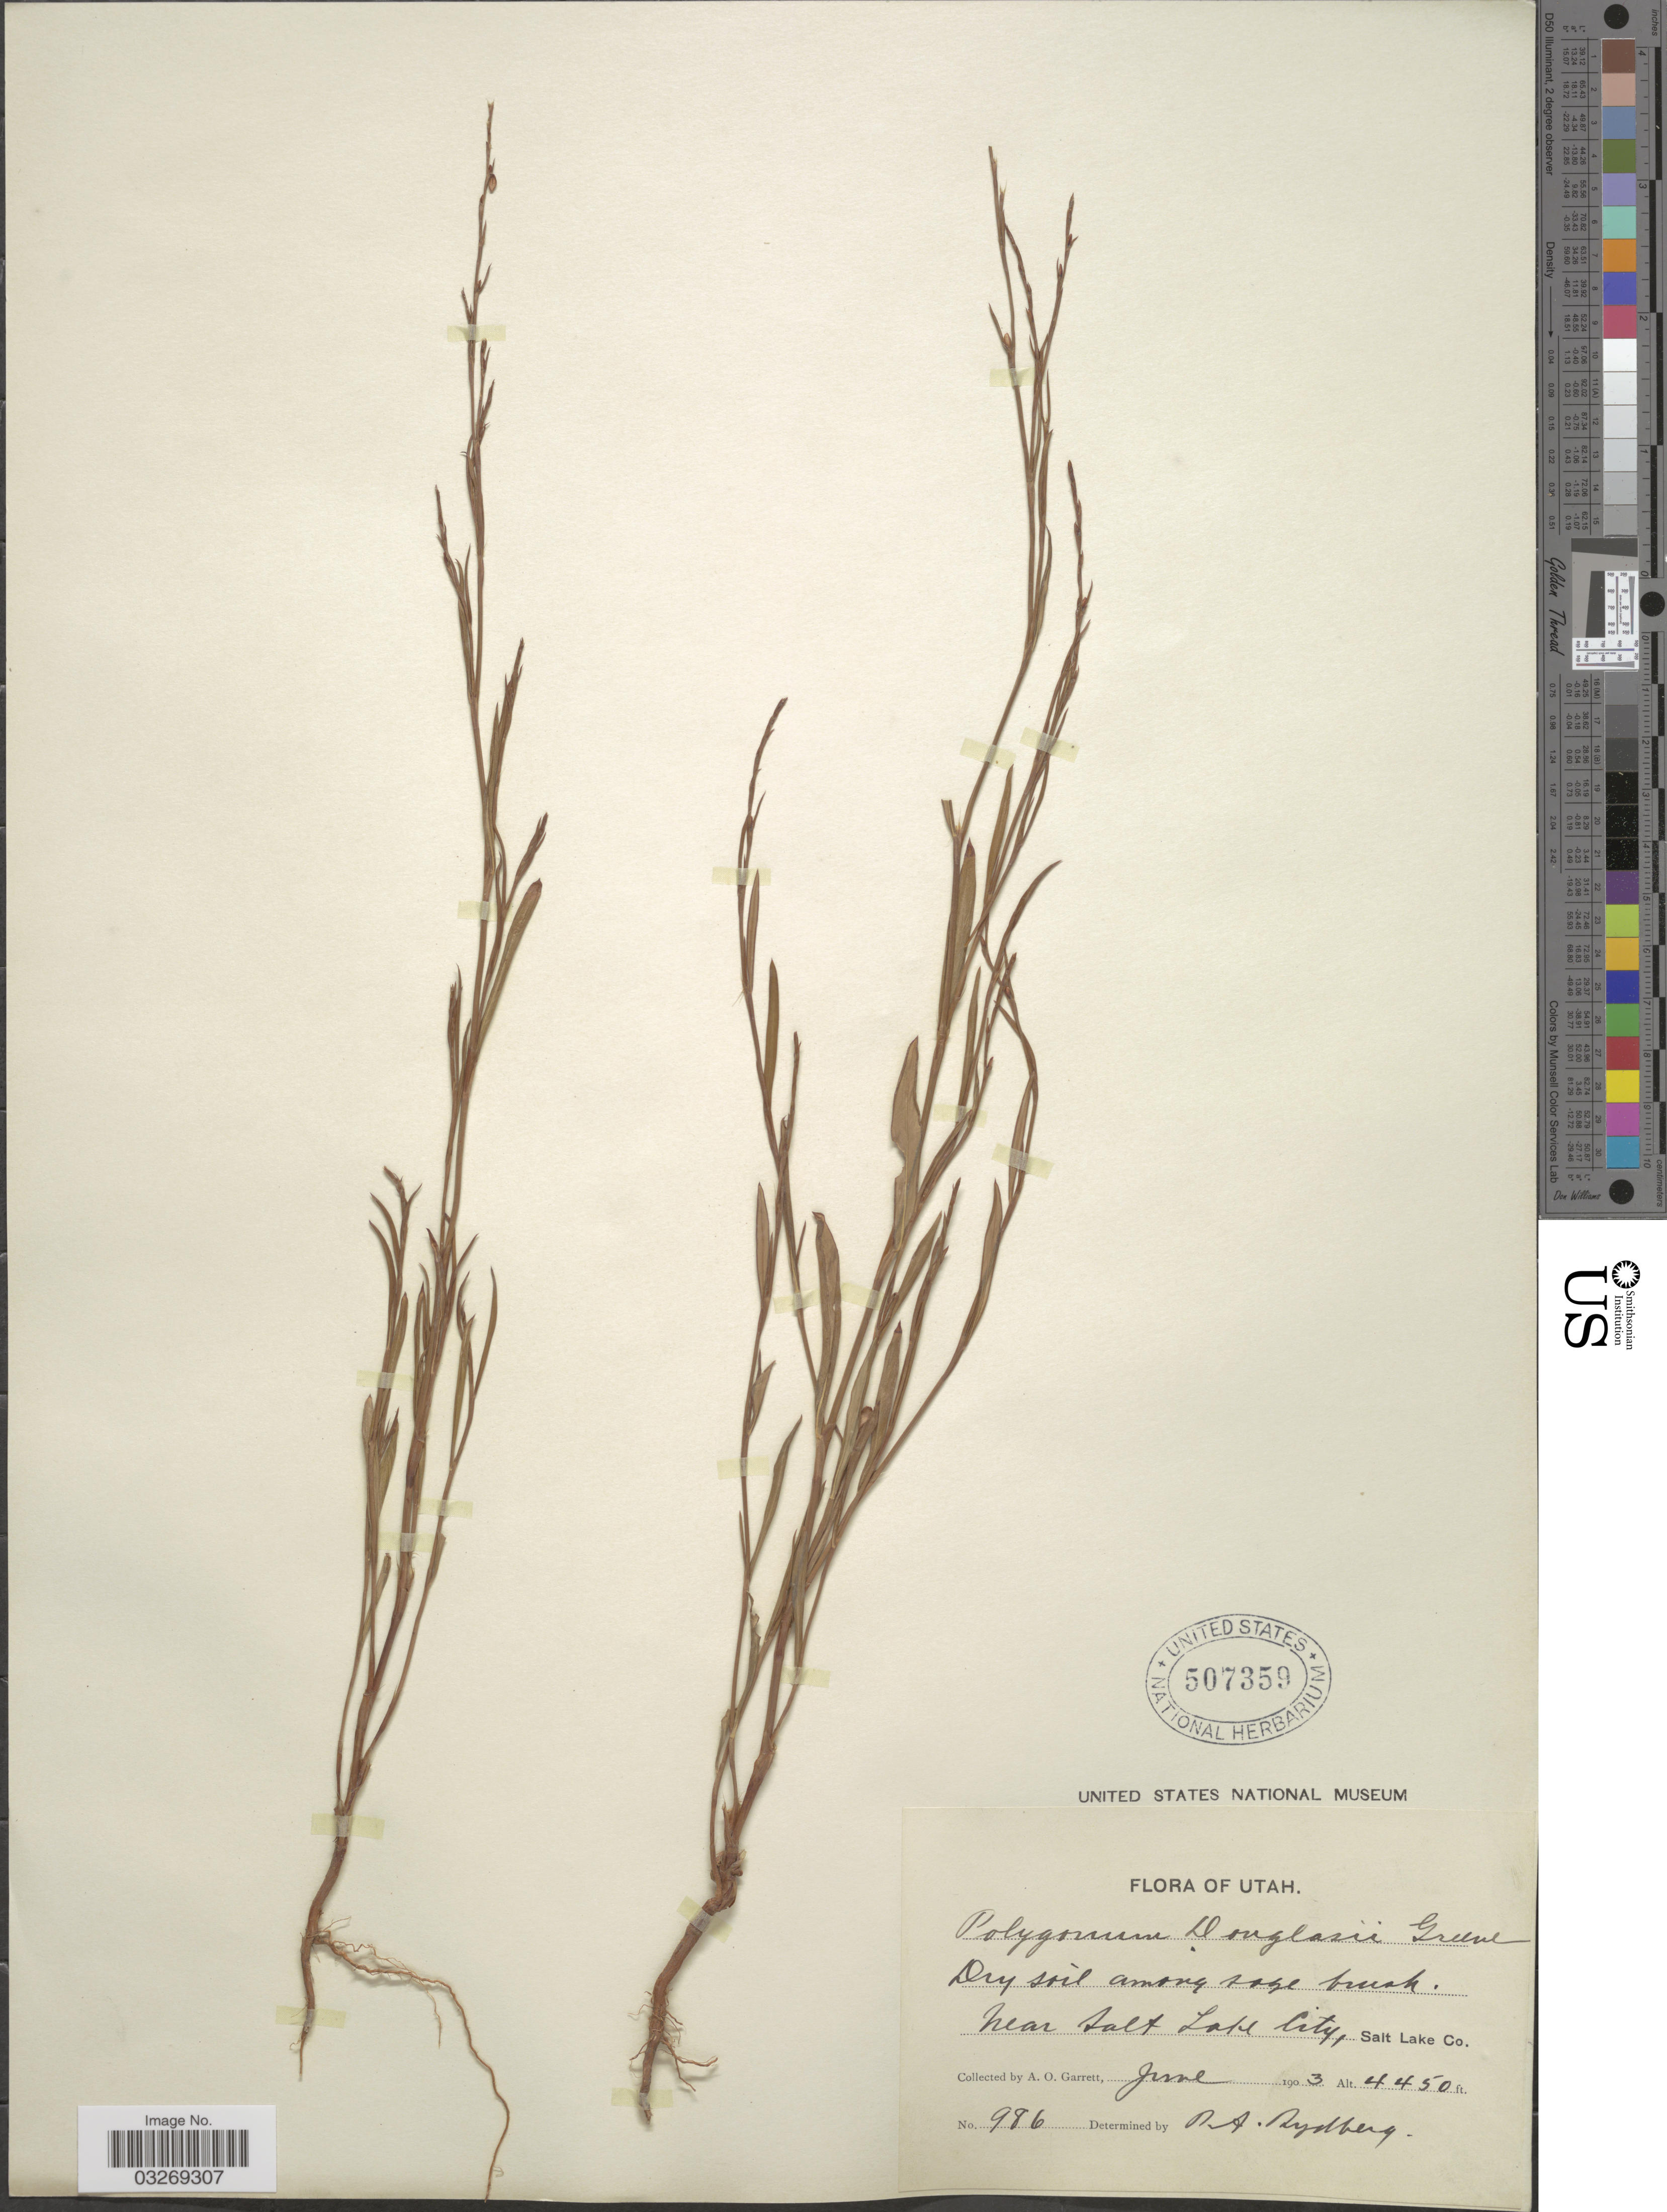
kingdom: Plantae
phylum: Tracheophyta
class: Magnoliopsida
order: Caryophyllales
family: Polygonaceae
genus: Polygonum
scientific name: Polygonum douglasii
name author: Greene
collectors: A. O. Garrett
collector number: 986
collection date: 1903-06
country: United States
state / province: Utah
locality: Near Salt Lake City, Salt Lake Co.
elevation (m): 1356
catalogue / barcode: US 507359